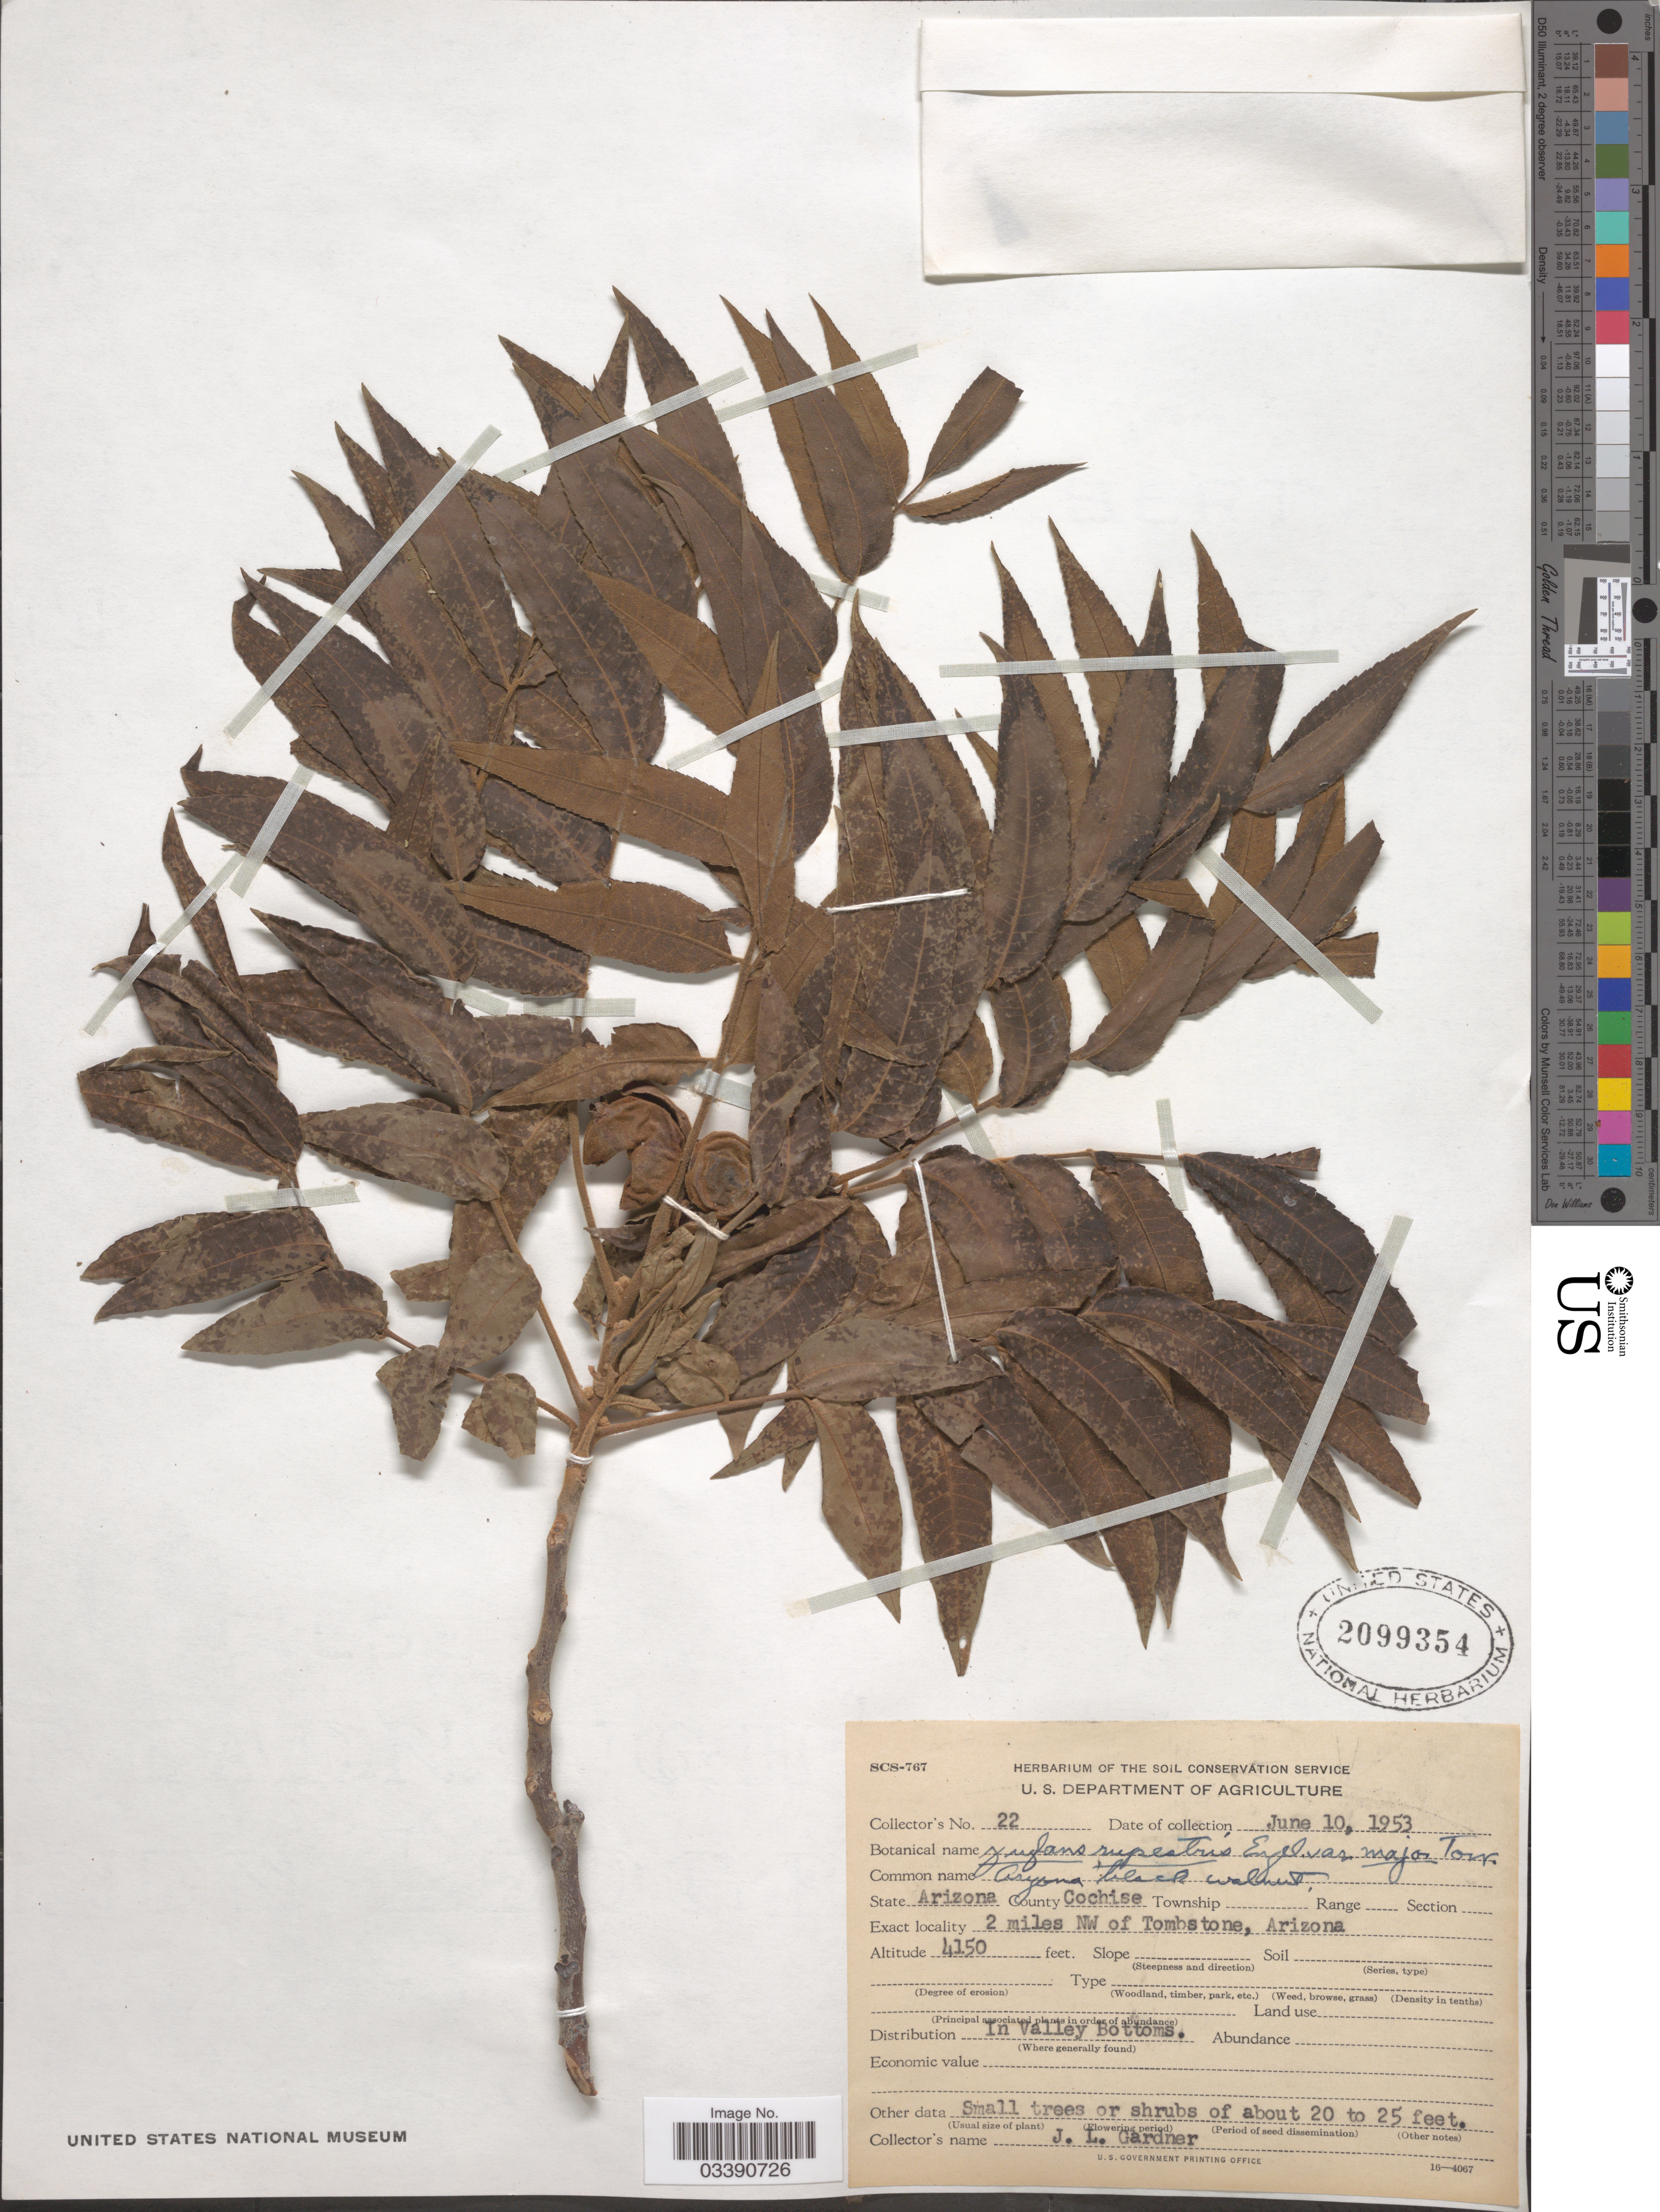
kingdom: Plantae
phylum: Tracheophyta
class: Magnoliopsida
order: Fagales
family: Juglandaceae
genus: Juglans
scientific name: Juglans microcarpa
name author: Berland. in Berland. & Chovell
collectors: J. L. Gardner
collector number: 22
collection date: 1953-06-10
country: United States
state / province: Arizona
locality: County Cochise. 2 miles NW of Tombstone.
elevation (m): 1265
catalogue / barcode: US 2099354